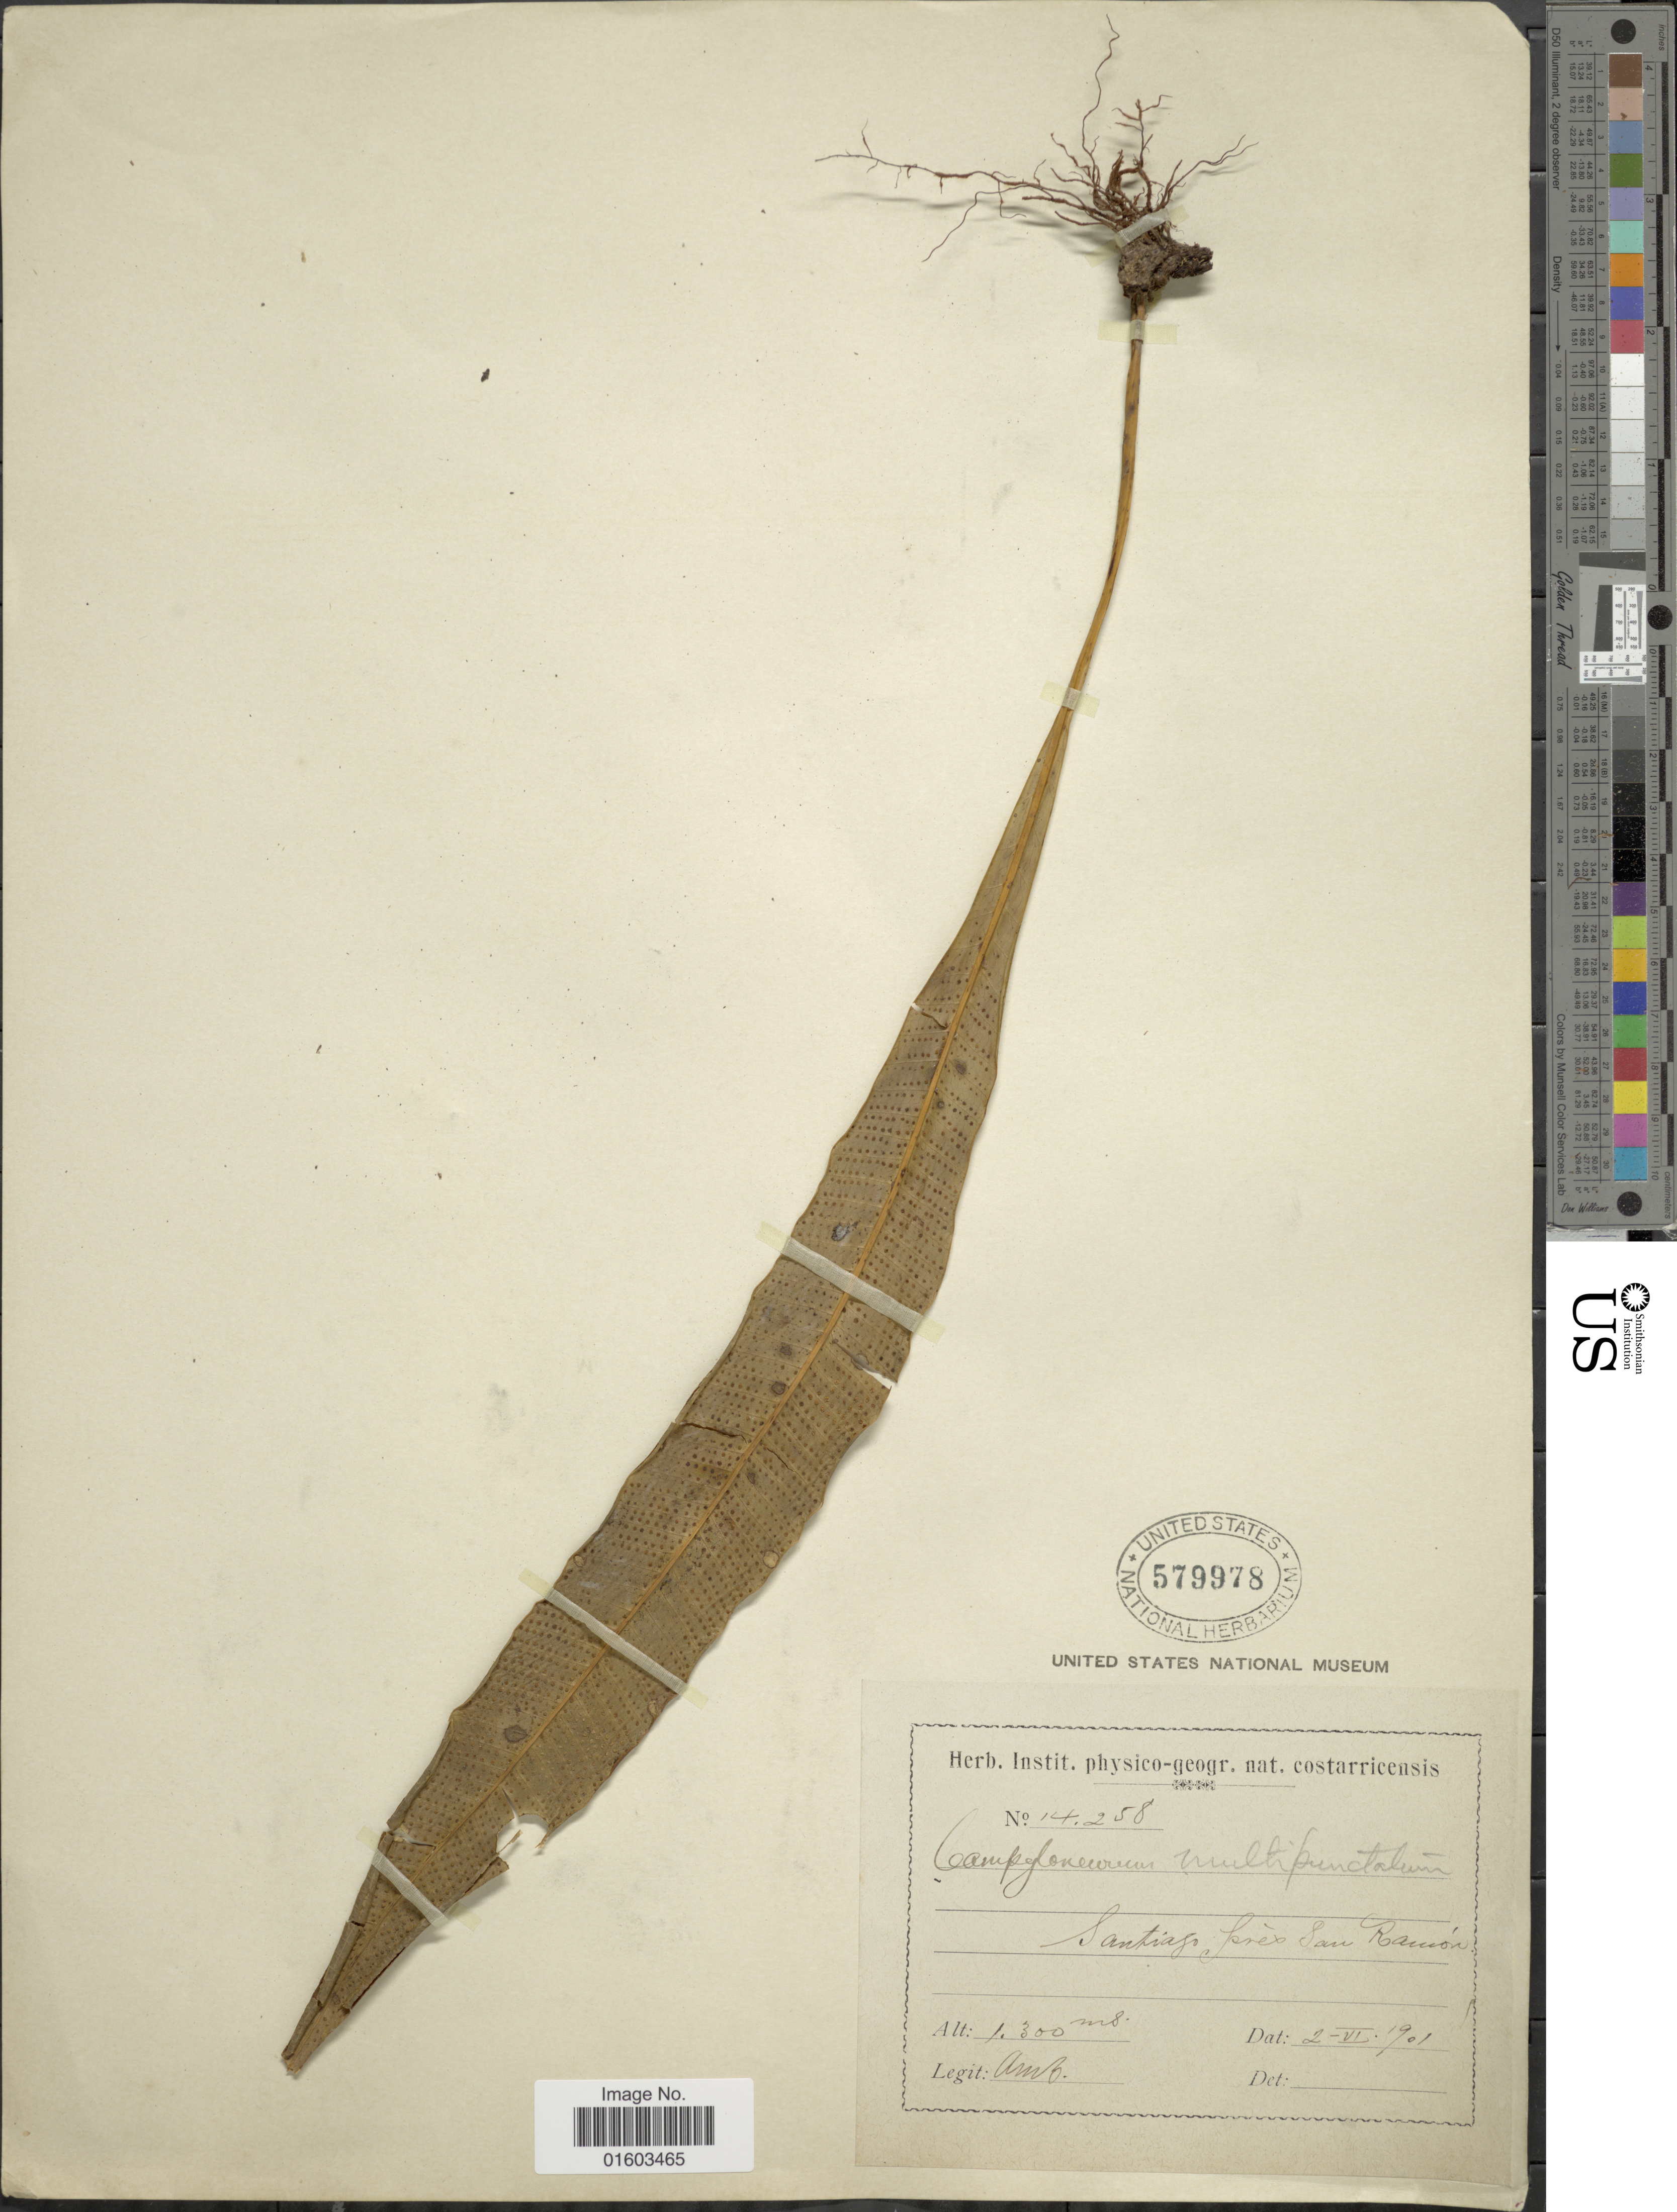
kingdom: Plantae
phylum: Tracheophyta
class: Polypodiopsida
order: Polypodiales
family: Polypodiaceae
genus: Campyloneurum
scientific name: Campyloneurum xalapense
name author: Fée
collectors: A. Brenes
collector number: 14258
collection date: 1901-06-02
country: Costa Rica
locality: Santiago pres San Ramon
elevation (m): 1300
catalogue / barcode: US 579978